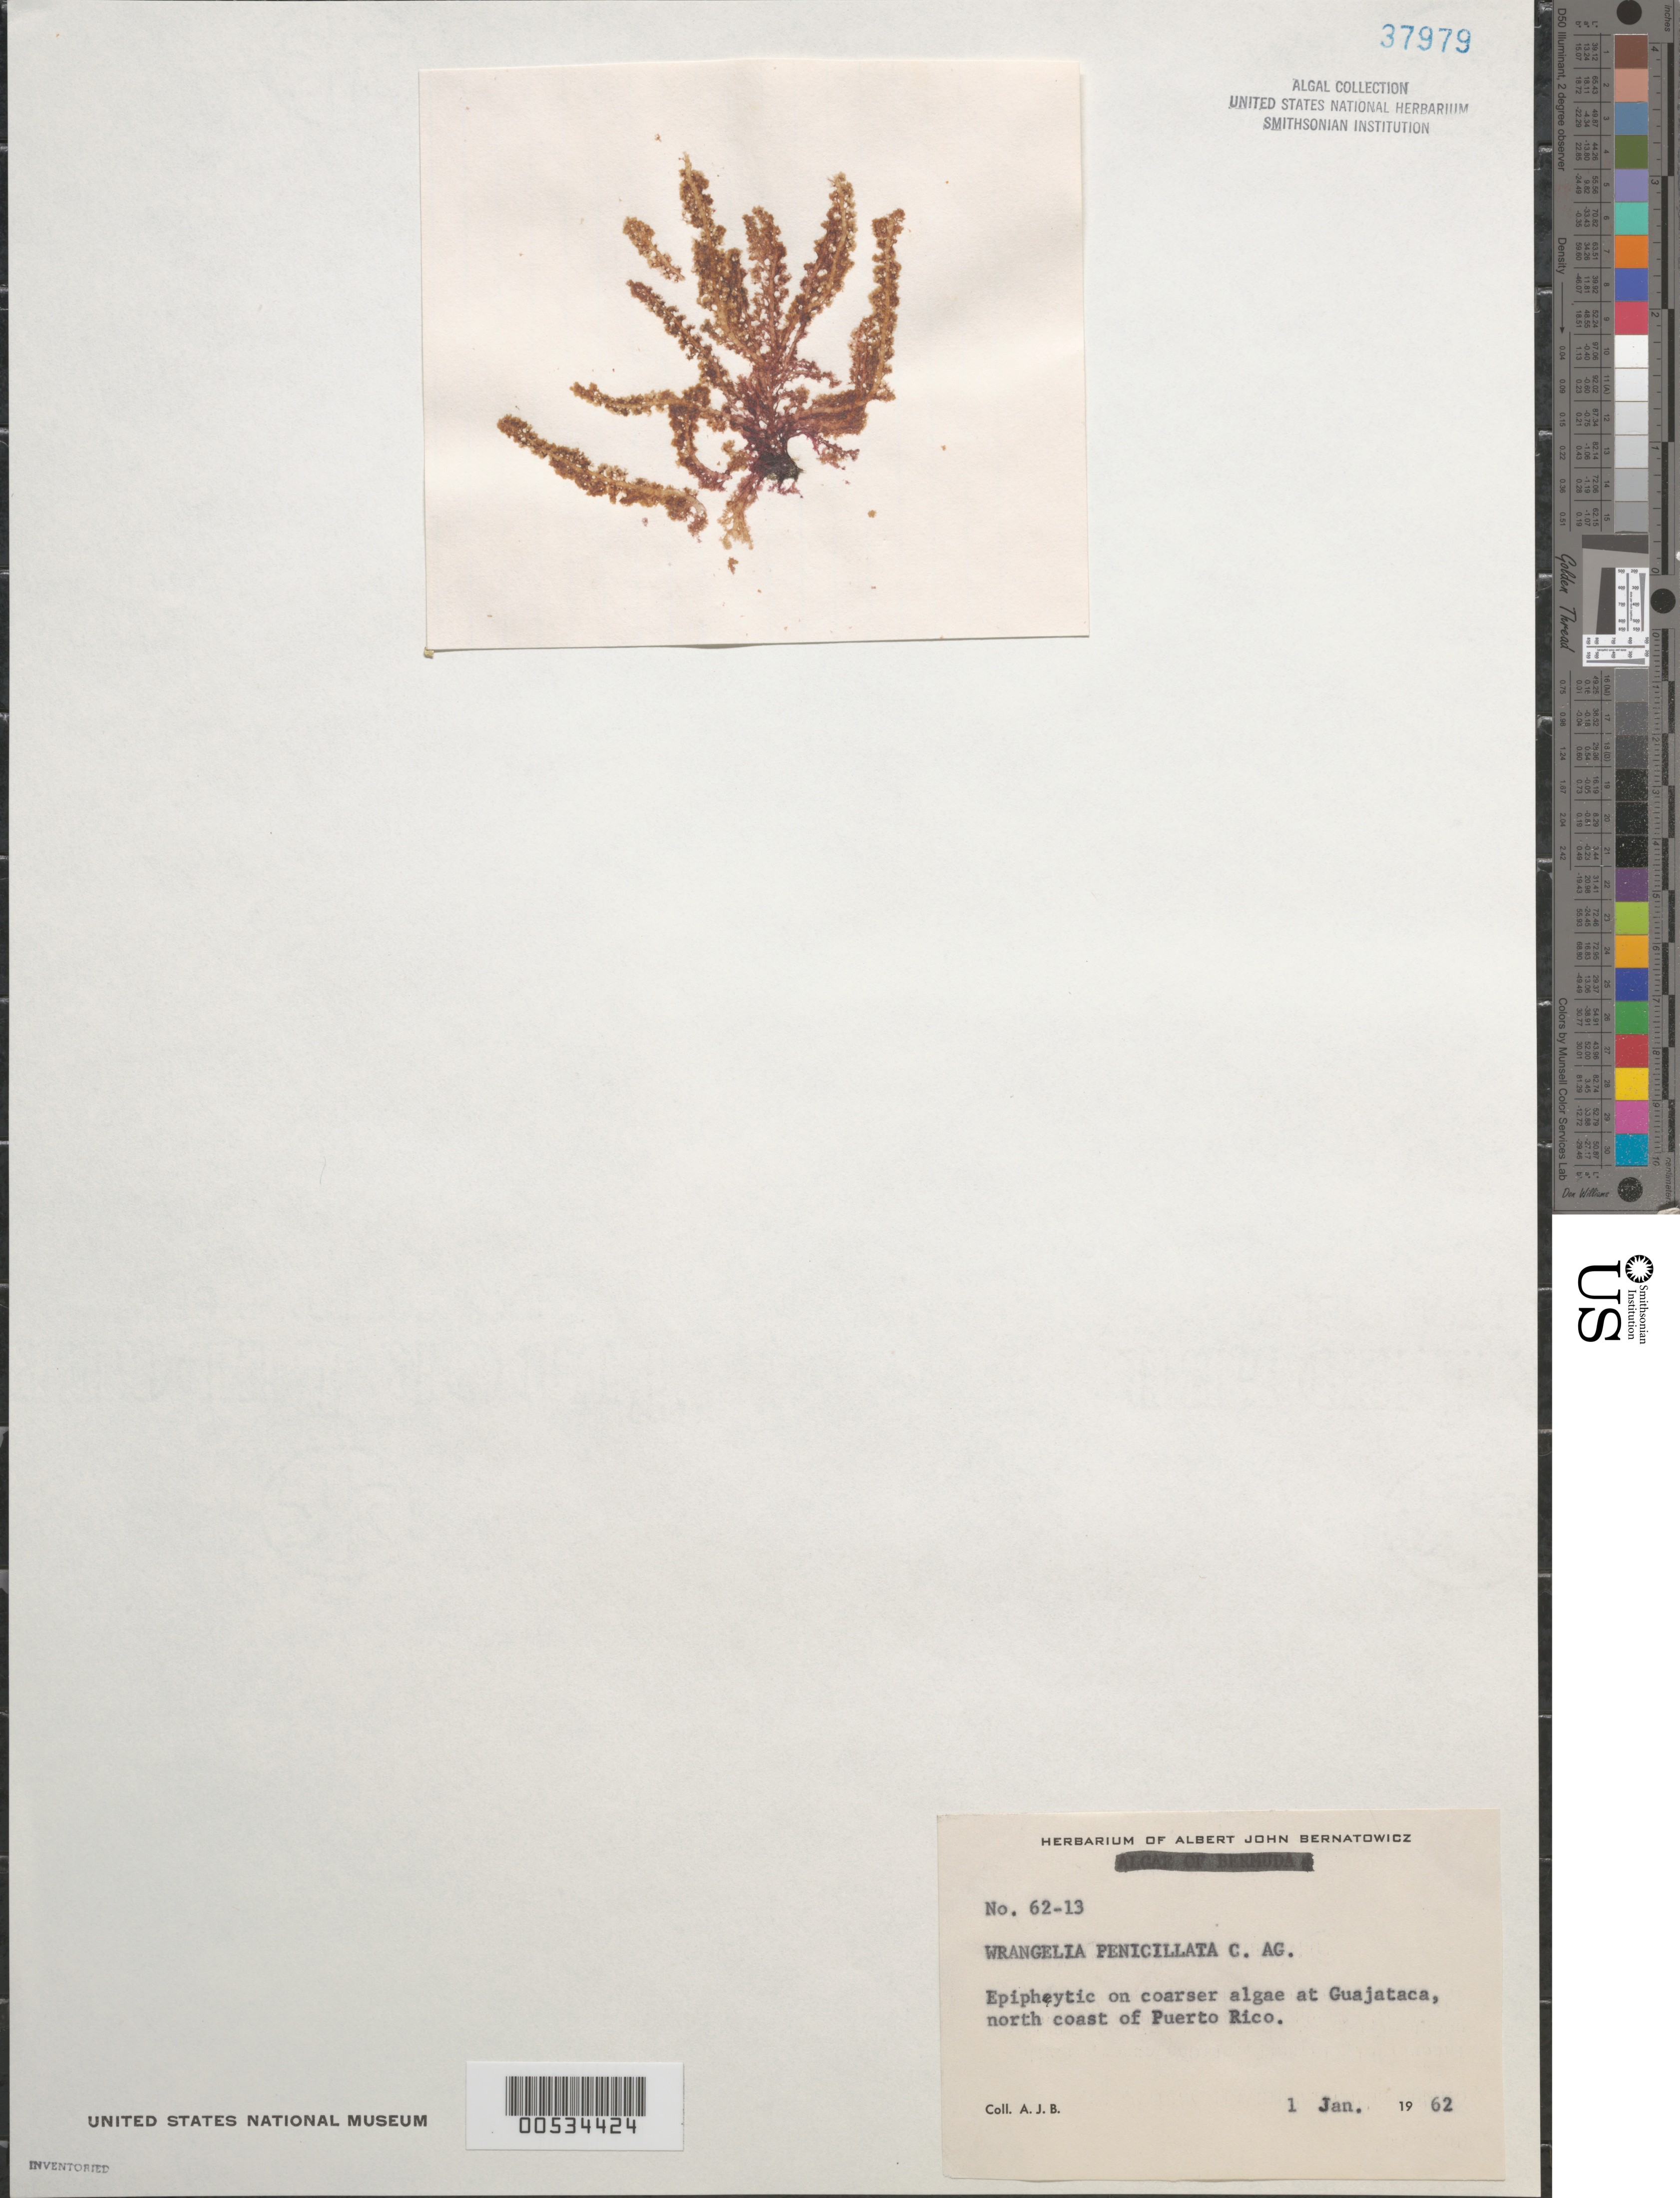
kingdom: Plantae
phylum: Rhodophyta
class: Florideophyceae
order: Ceramiales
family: Wrangeliaceae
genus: Wrangelia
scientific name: Wrangelia penicillata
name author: (C. Agardh) C. Agardh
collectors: A. Bernatowicz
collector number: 62-13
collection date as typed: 01 Jan 1962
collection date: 1962-01-01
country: Puerto Rico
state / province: Isabela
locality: Guajataca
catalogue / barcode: US 37979